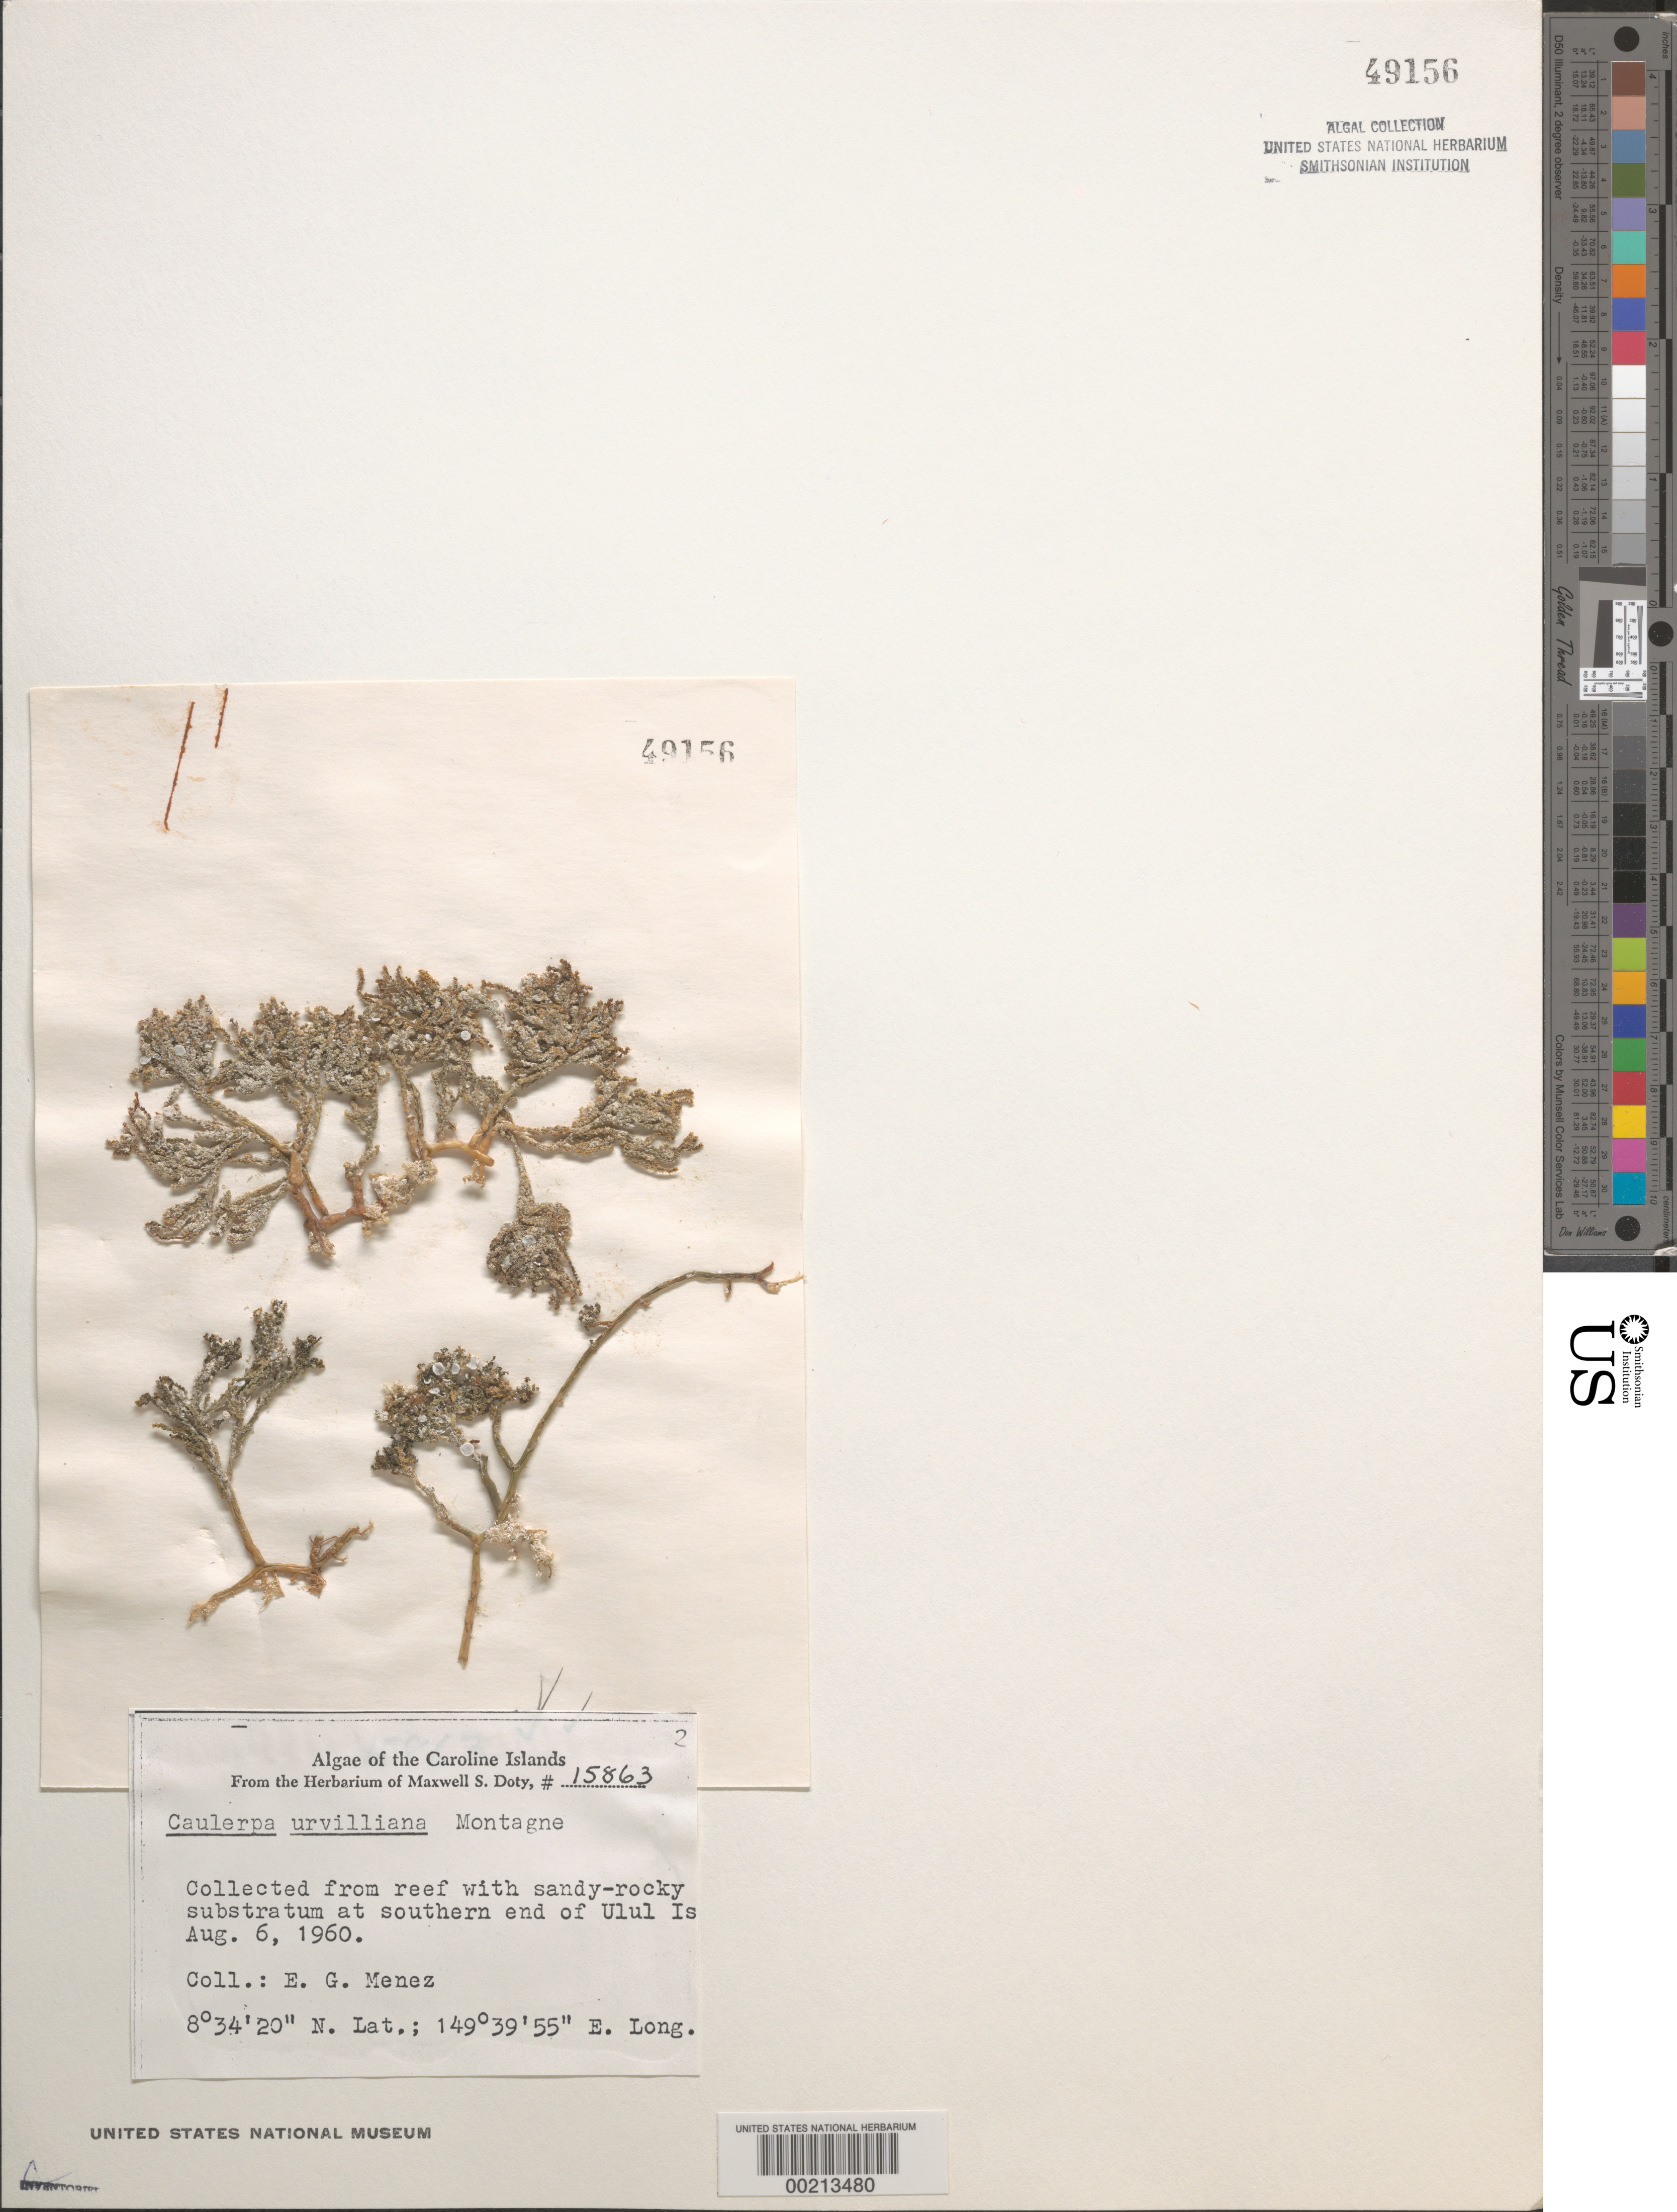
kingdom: Plantae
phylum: Chlorophyta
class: Ulvophyceae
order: Bryopsidales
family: Caulerpaceae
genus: Caulerpa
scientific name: Caulerpa urvilleana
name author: Mont.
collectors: Meñez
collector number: MSD 15863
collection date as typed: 06 Aug 1960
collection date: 1960-08-06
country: Micronesia, Federated States of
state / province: Truk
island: Namonuito Atoll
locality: Ulul Islet, Southern end of Islet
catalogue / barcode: US 49156